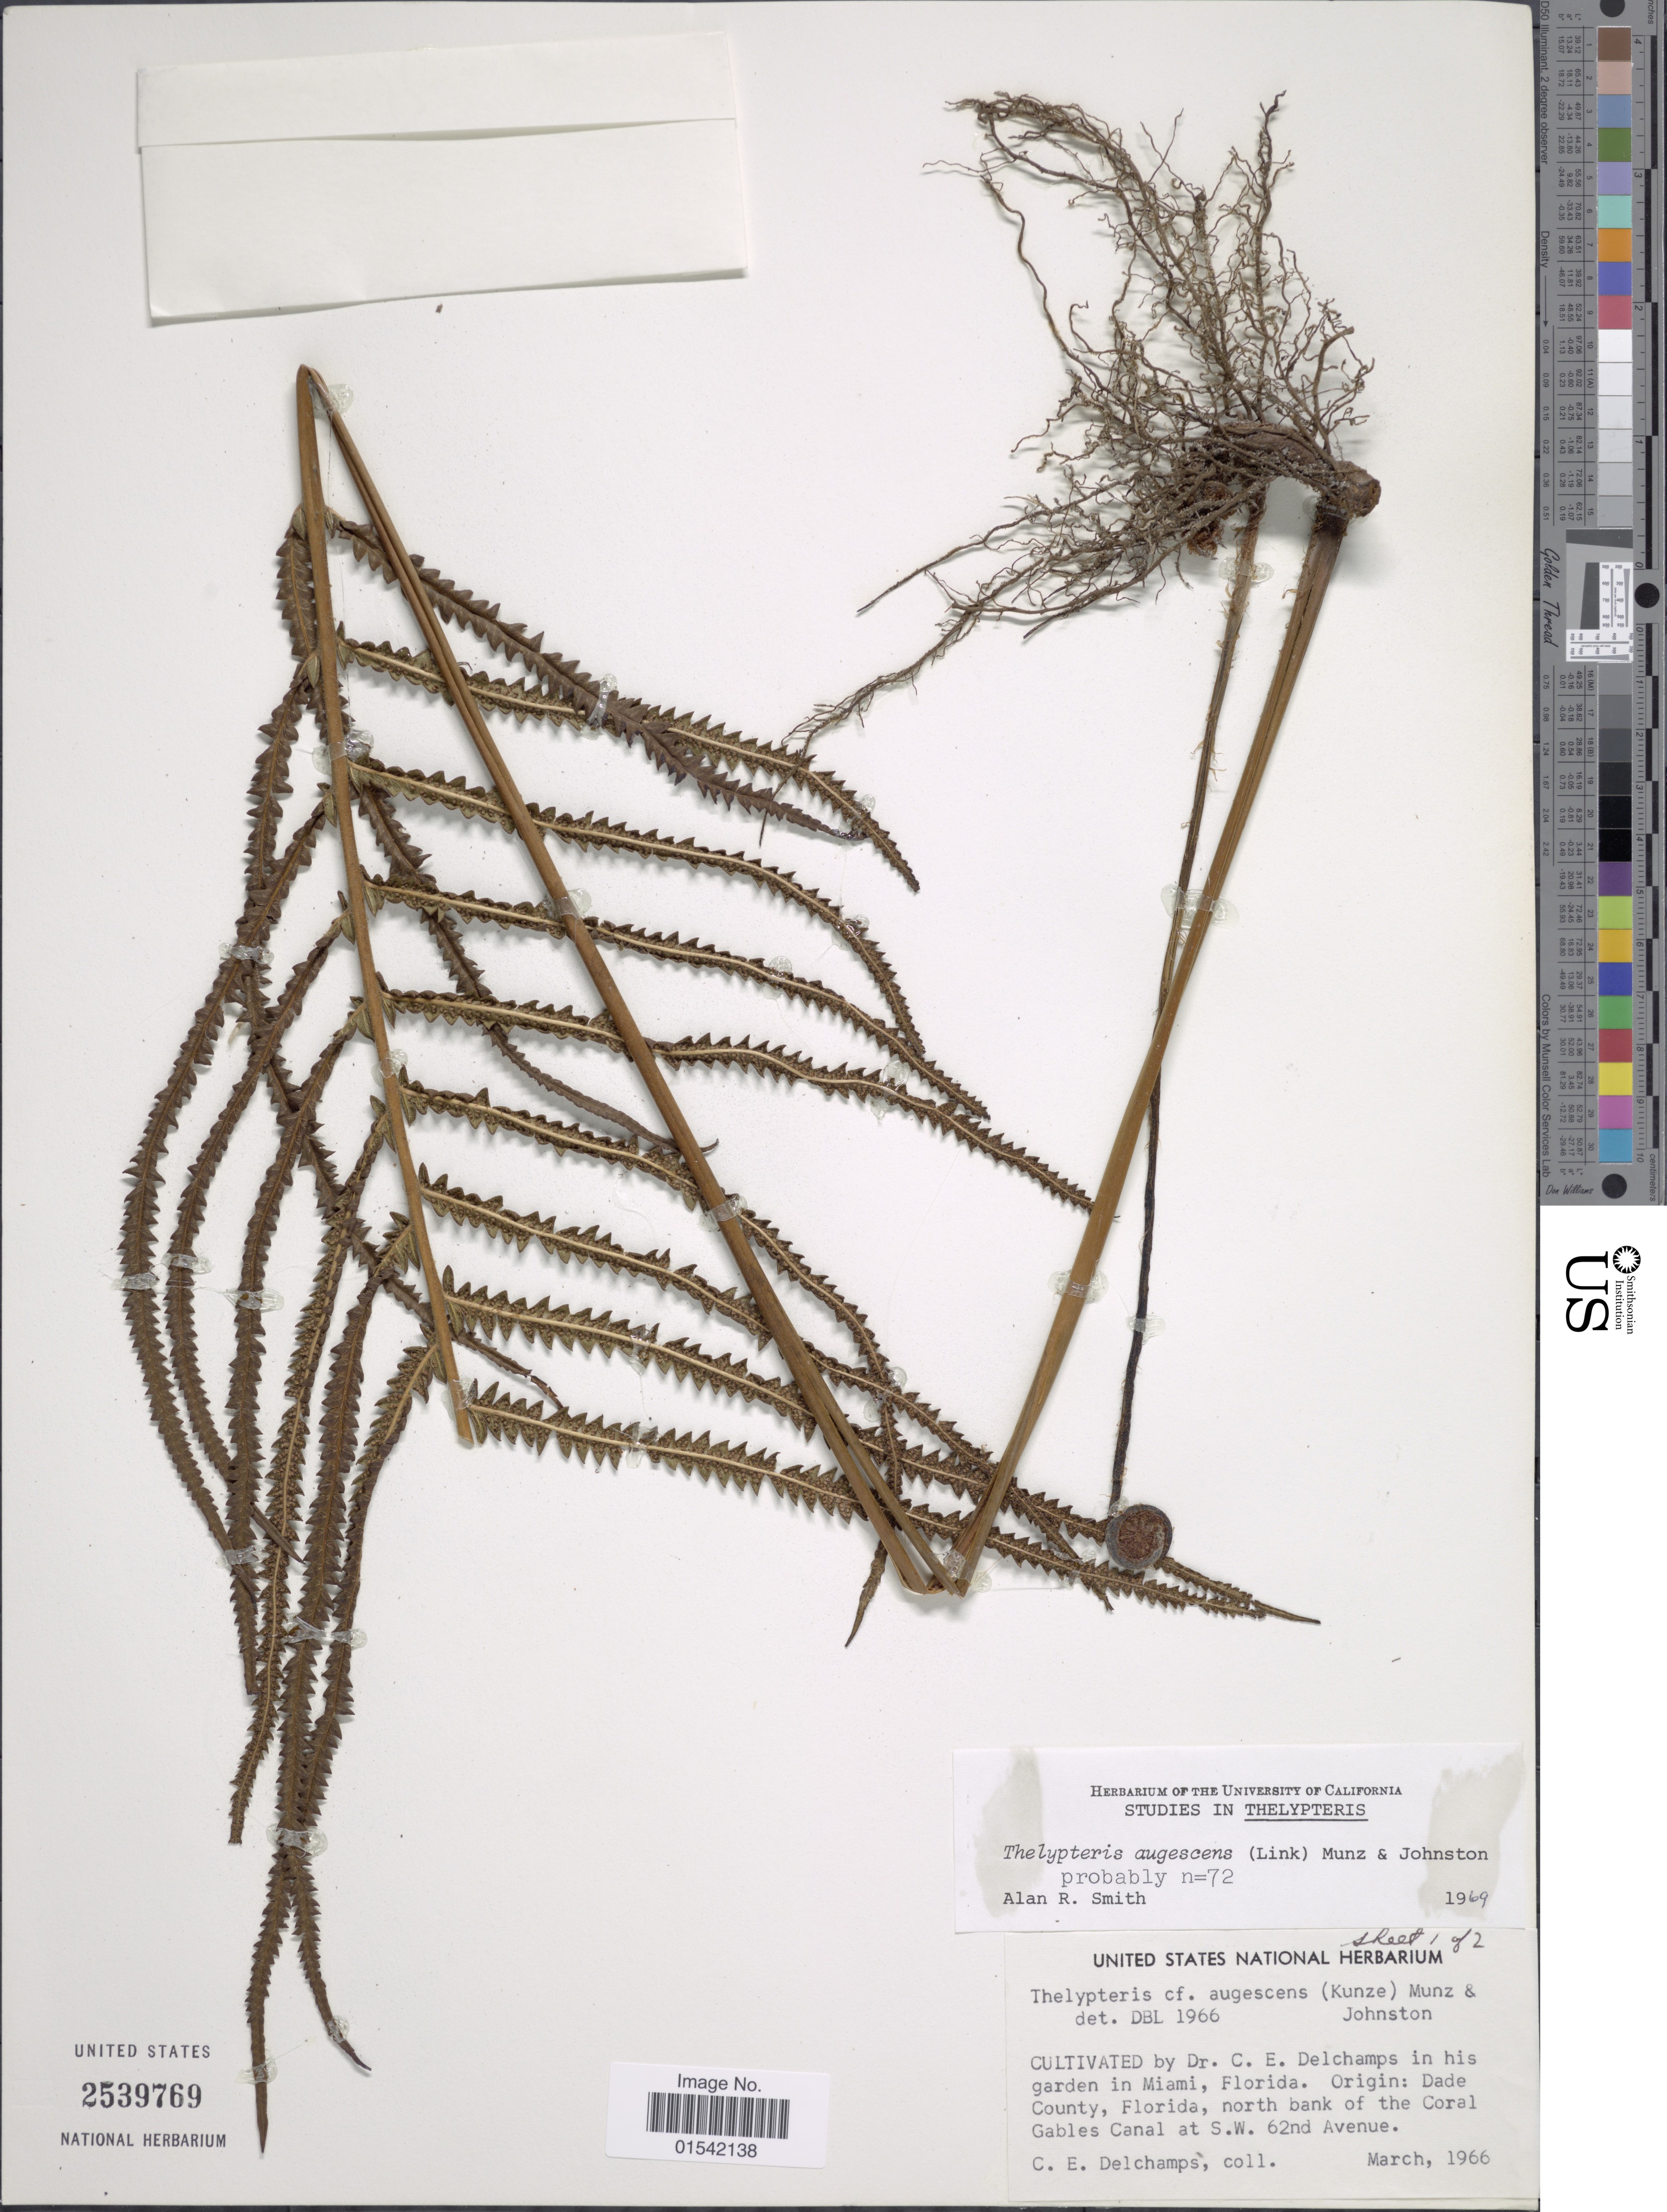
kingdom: Plantae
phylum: Tracheophyta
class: Polypodiopsida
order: Polypodiales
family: Thelypteridaceae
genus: Cyclosorus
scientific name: Cyclosorus augescens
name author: (Link) Mazumdar & Mukhop.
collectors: C. Delchamps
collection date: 1966-03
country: United States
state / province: Florida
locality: In his garden in Miami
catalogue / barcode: US 2539769